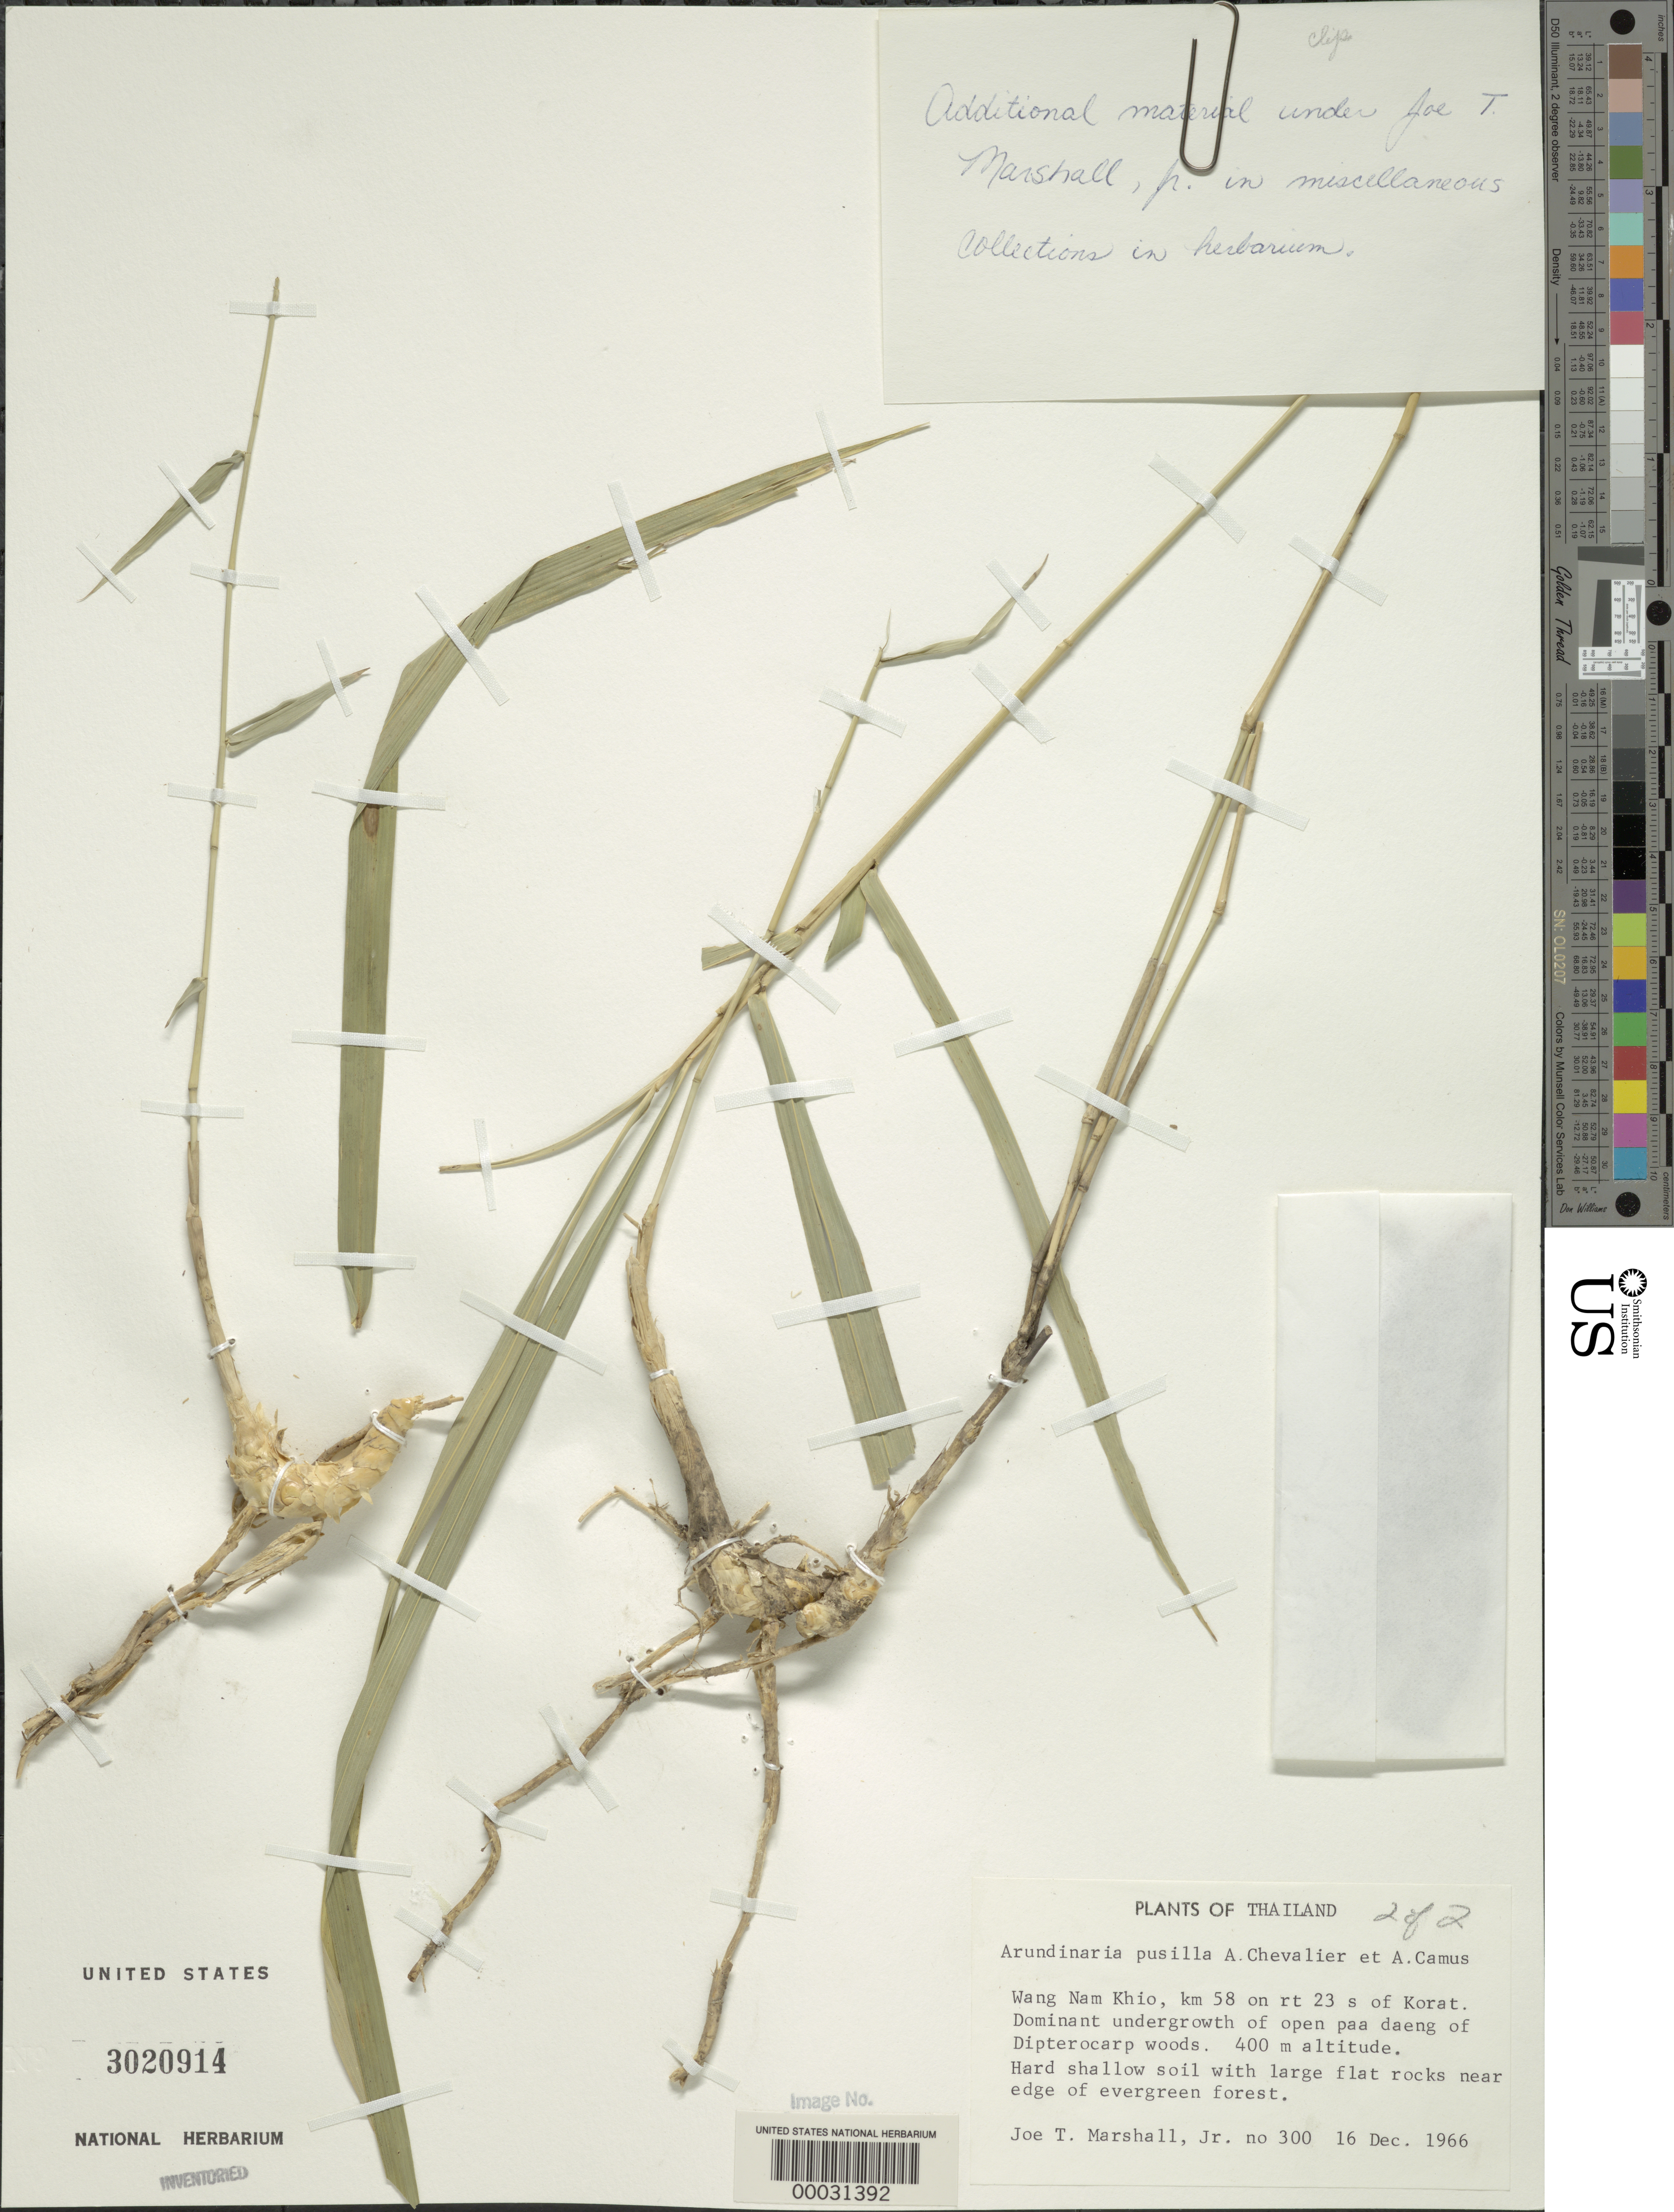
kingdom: Plantae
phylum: Tracheophyta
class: Liliopsida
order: Poales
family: Poaceae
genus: Arundinaria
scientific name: Arundinaria pusilla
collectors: J. T. Marshall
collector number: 300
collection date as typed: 16 Dec 1966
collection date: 1966-12-16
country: Thailand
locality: Wang nam khio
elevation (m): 400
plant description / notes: This pressed specimen was originally identified as Arundinaria macrostachya on this record. However, the pressed specimen sheets identifies it as Arundiaria pusilla and it was found in the Arundinaria pusilla folder.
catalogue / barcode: US 3020914